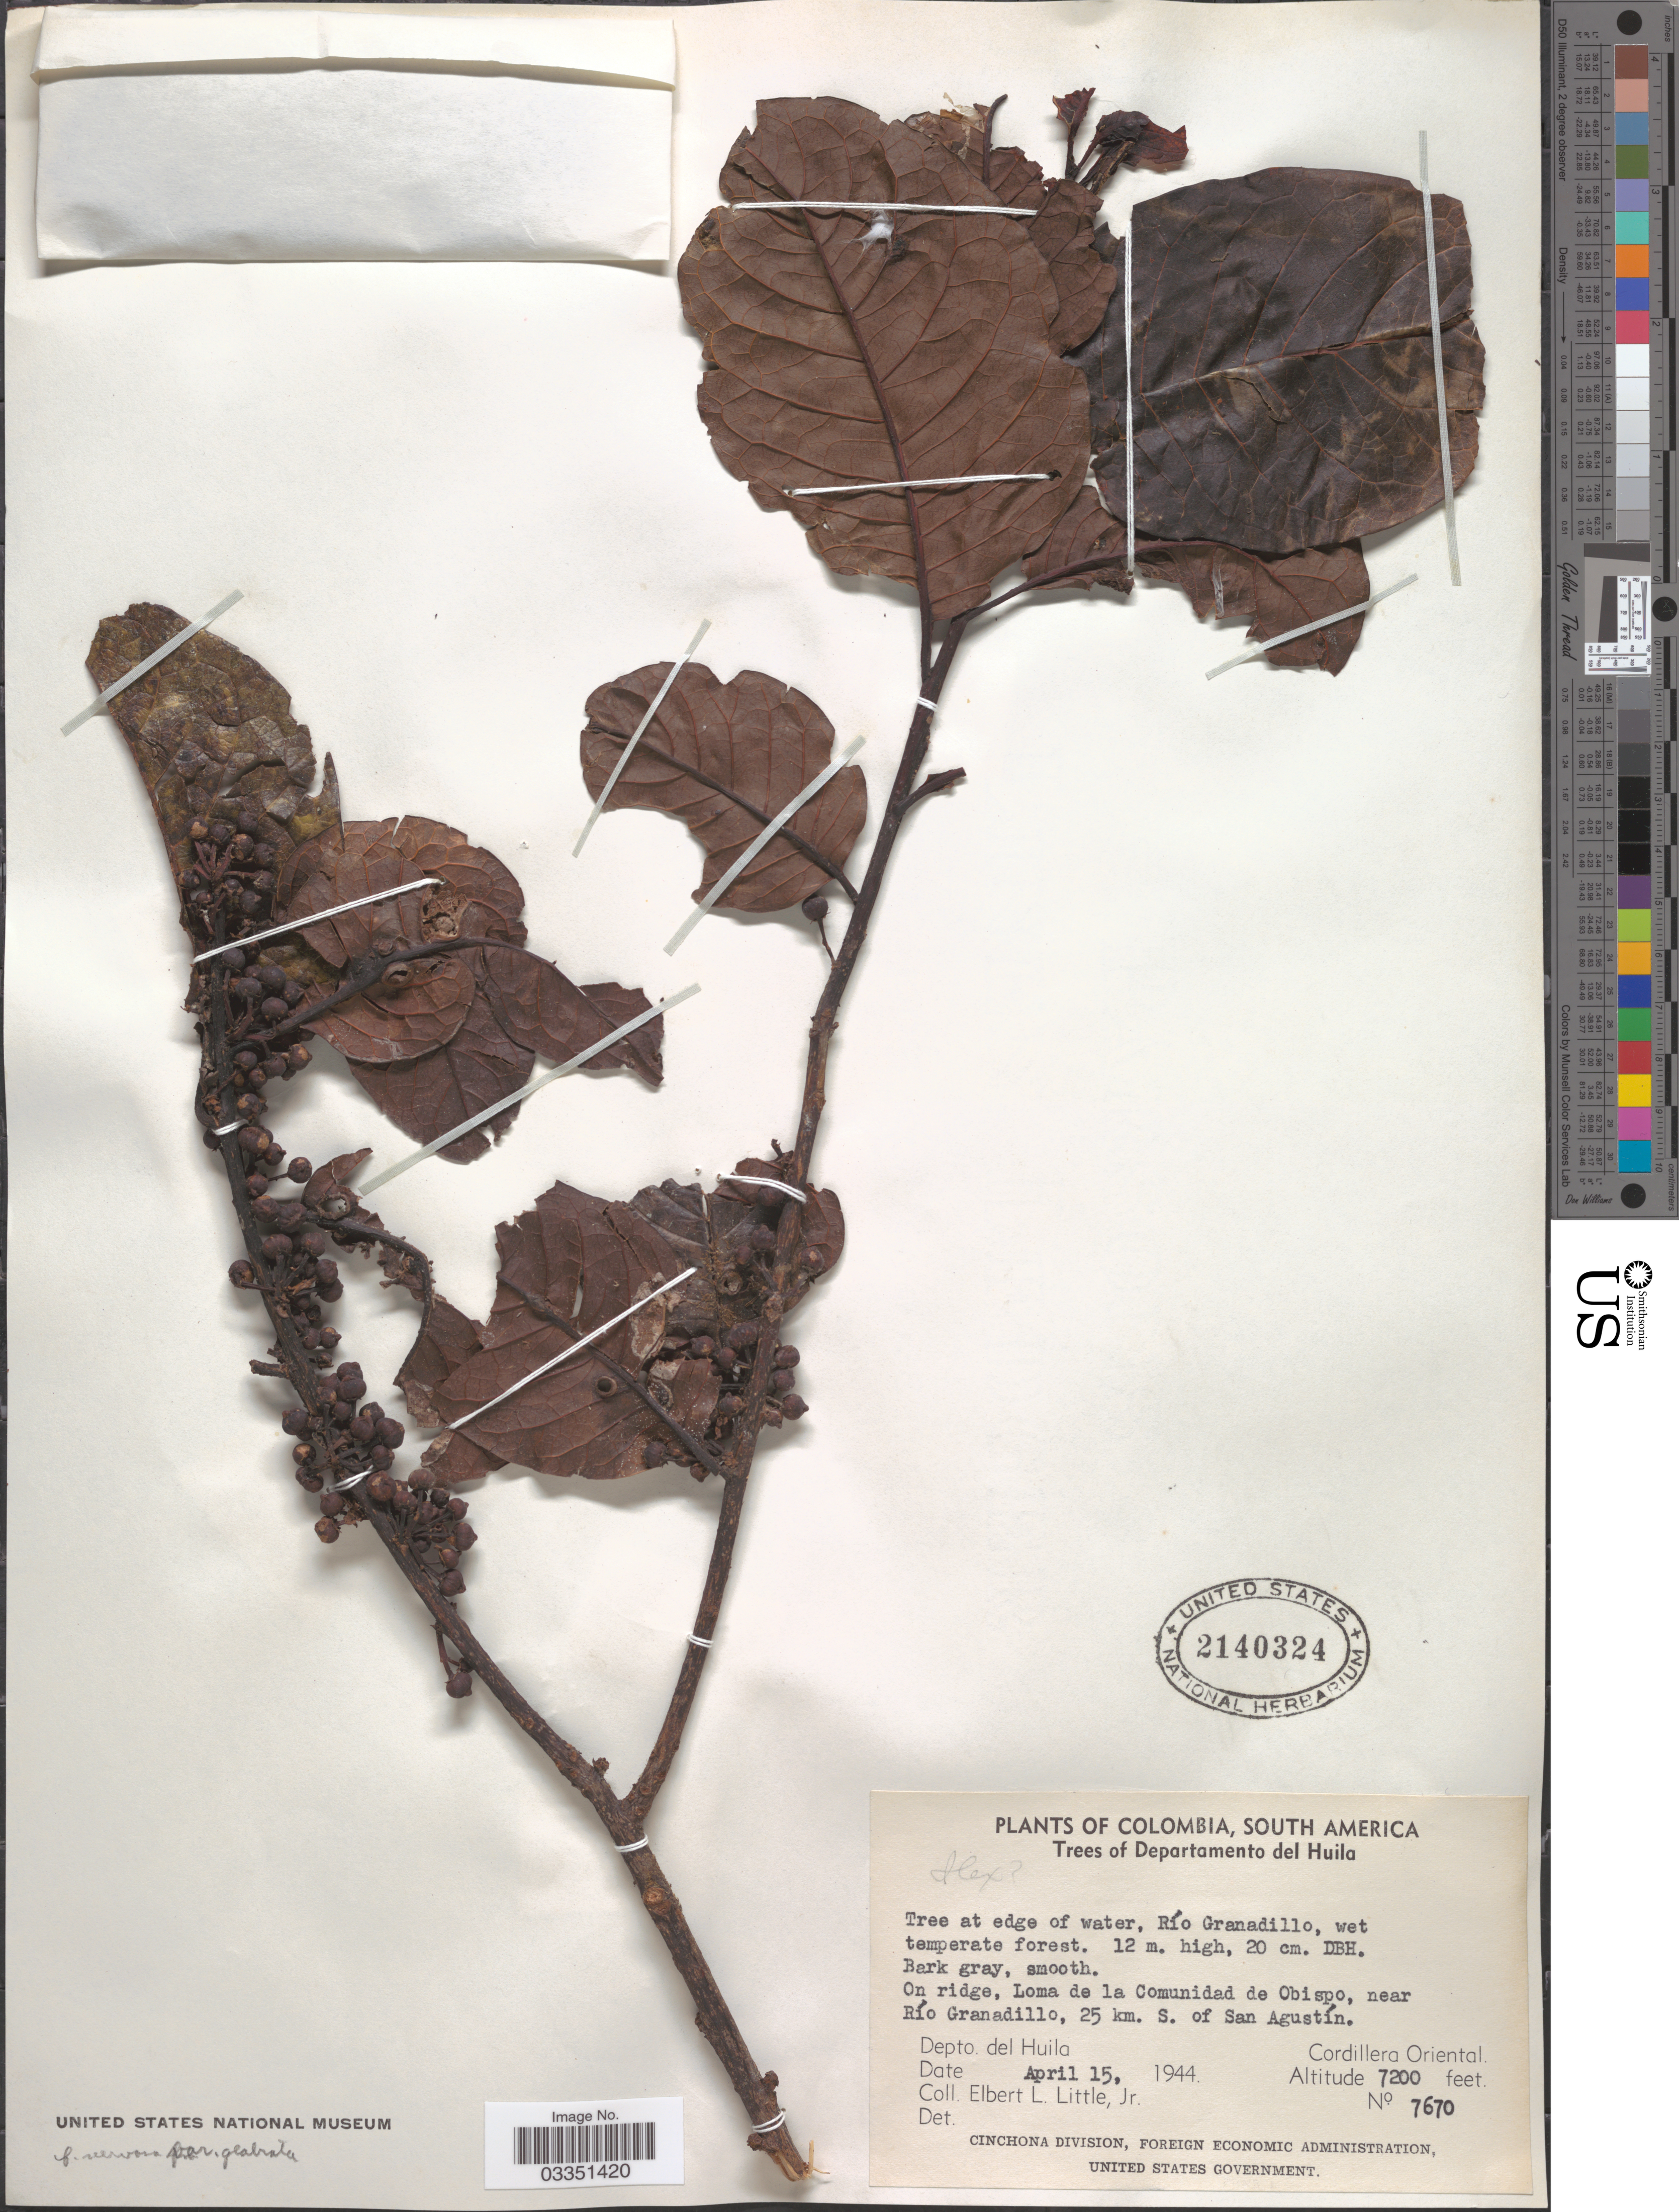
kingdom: Plantae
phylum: Tracheophyta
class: Magnoliopsida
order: Aquifoliales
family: Aquifoliaceae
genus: Ilex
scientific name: Ilex sp.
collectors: E. L. Little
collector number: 7670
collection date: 1944-04-15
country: Colombia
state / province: Huila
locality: Departamento del Huila. On ridge, Loma de la Comunidad de Obispo, near Río Granadillo, 25 km. S. of San Agustín. Cordillera Oriental.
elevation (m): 2195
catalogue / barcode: US 2140324